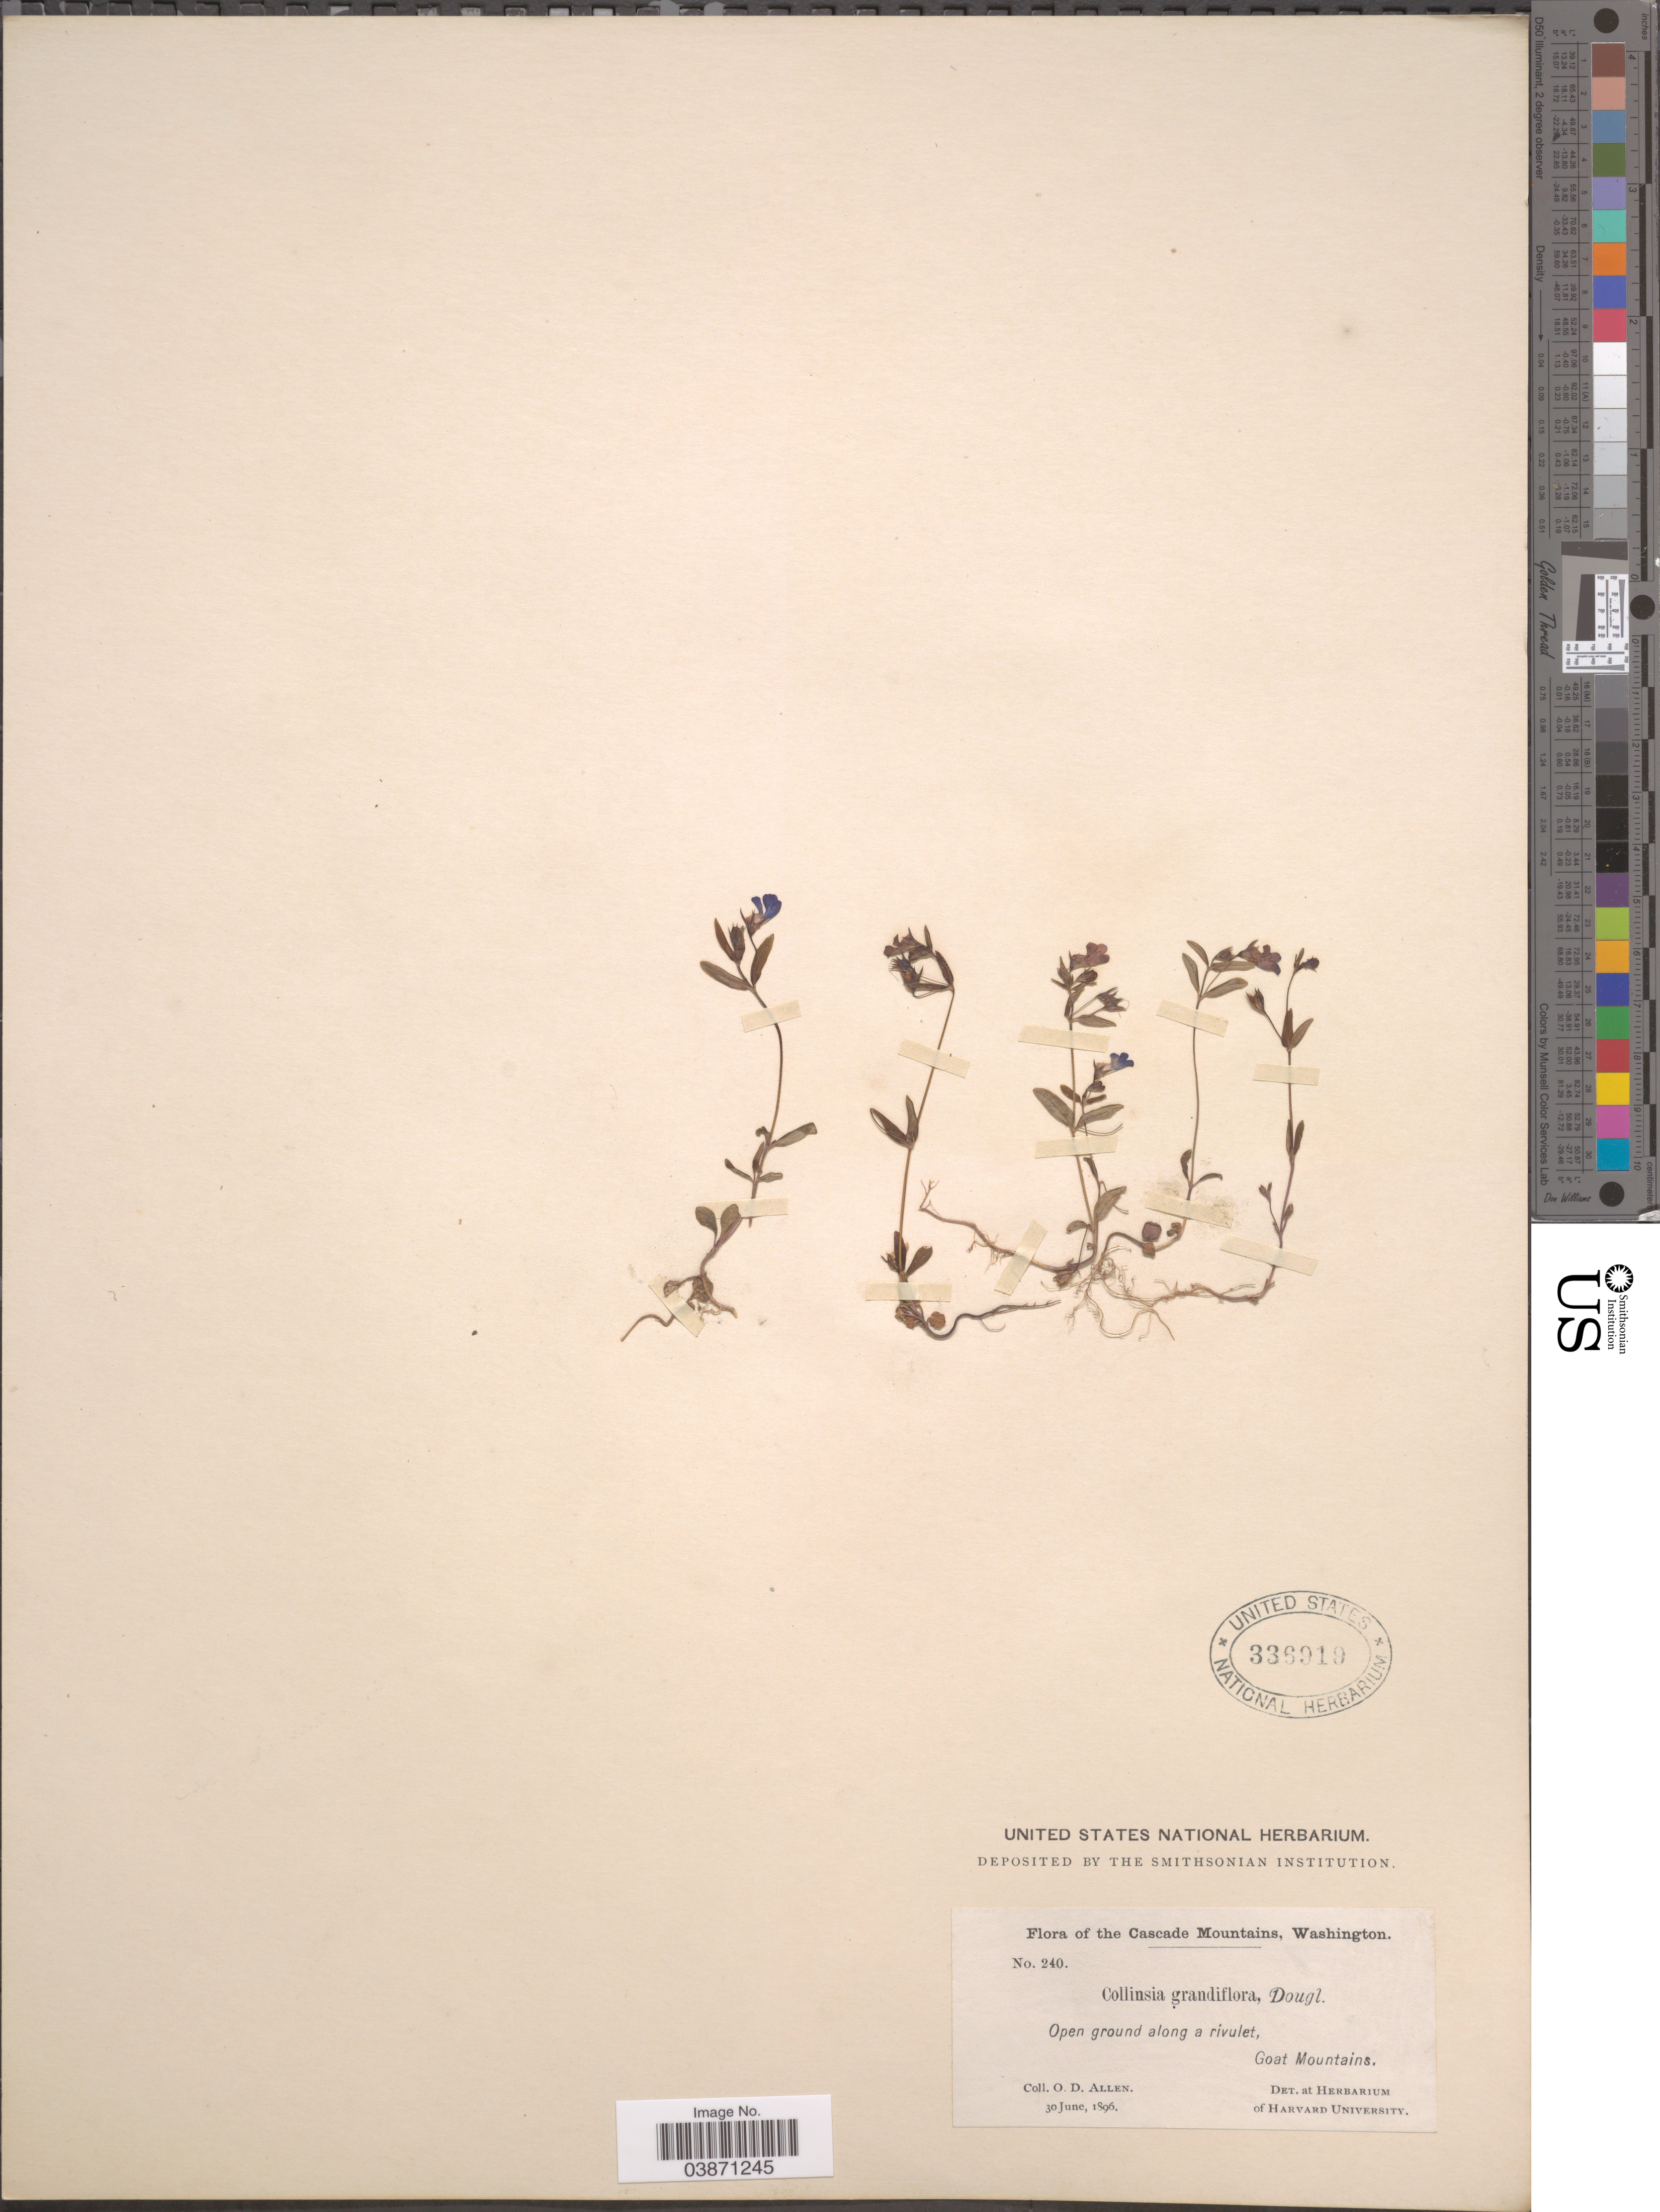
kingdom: Plantae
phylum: Tracheophyta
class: Magnoliopsida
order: Lamiales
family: Plantaginaceae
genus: Collinsia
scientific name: Collinsia parviflora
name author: Douglas ex Lindl.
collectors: O. D. Allen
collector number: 240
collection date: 1896-06-30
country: United States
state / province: Washington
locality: The Cascade Mountains. Along a rivulet, Goat Mountains.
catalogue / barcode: US 336919